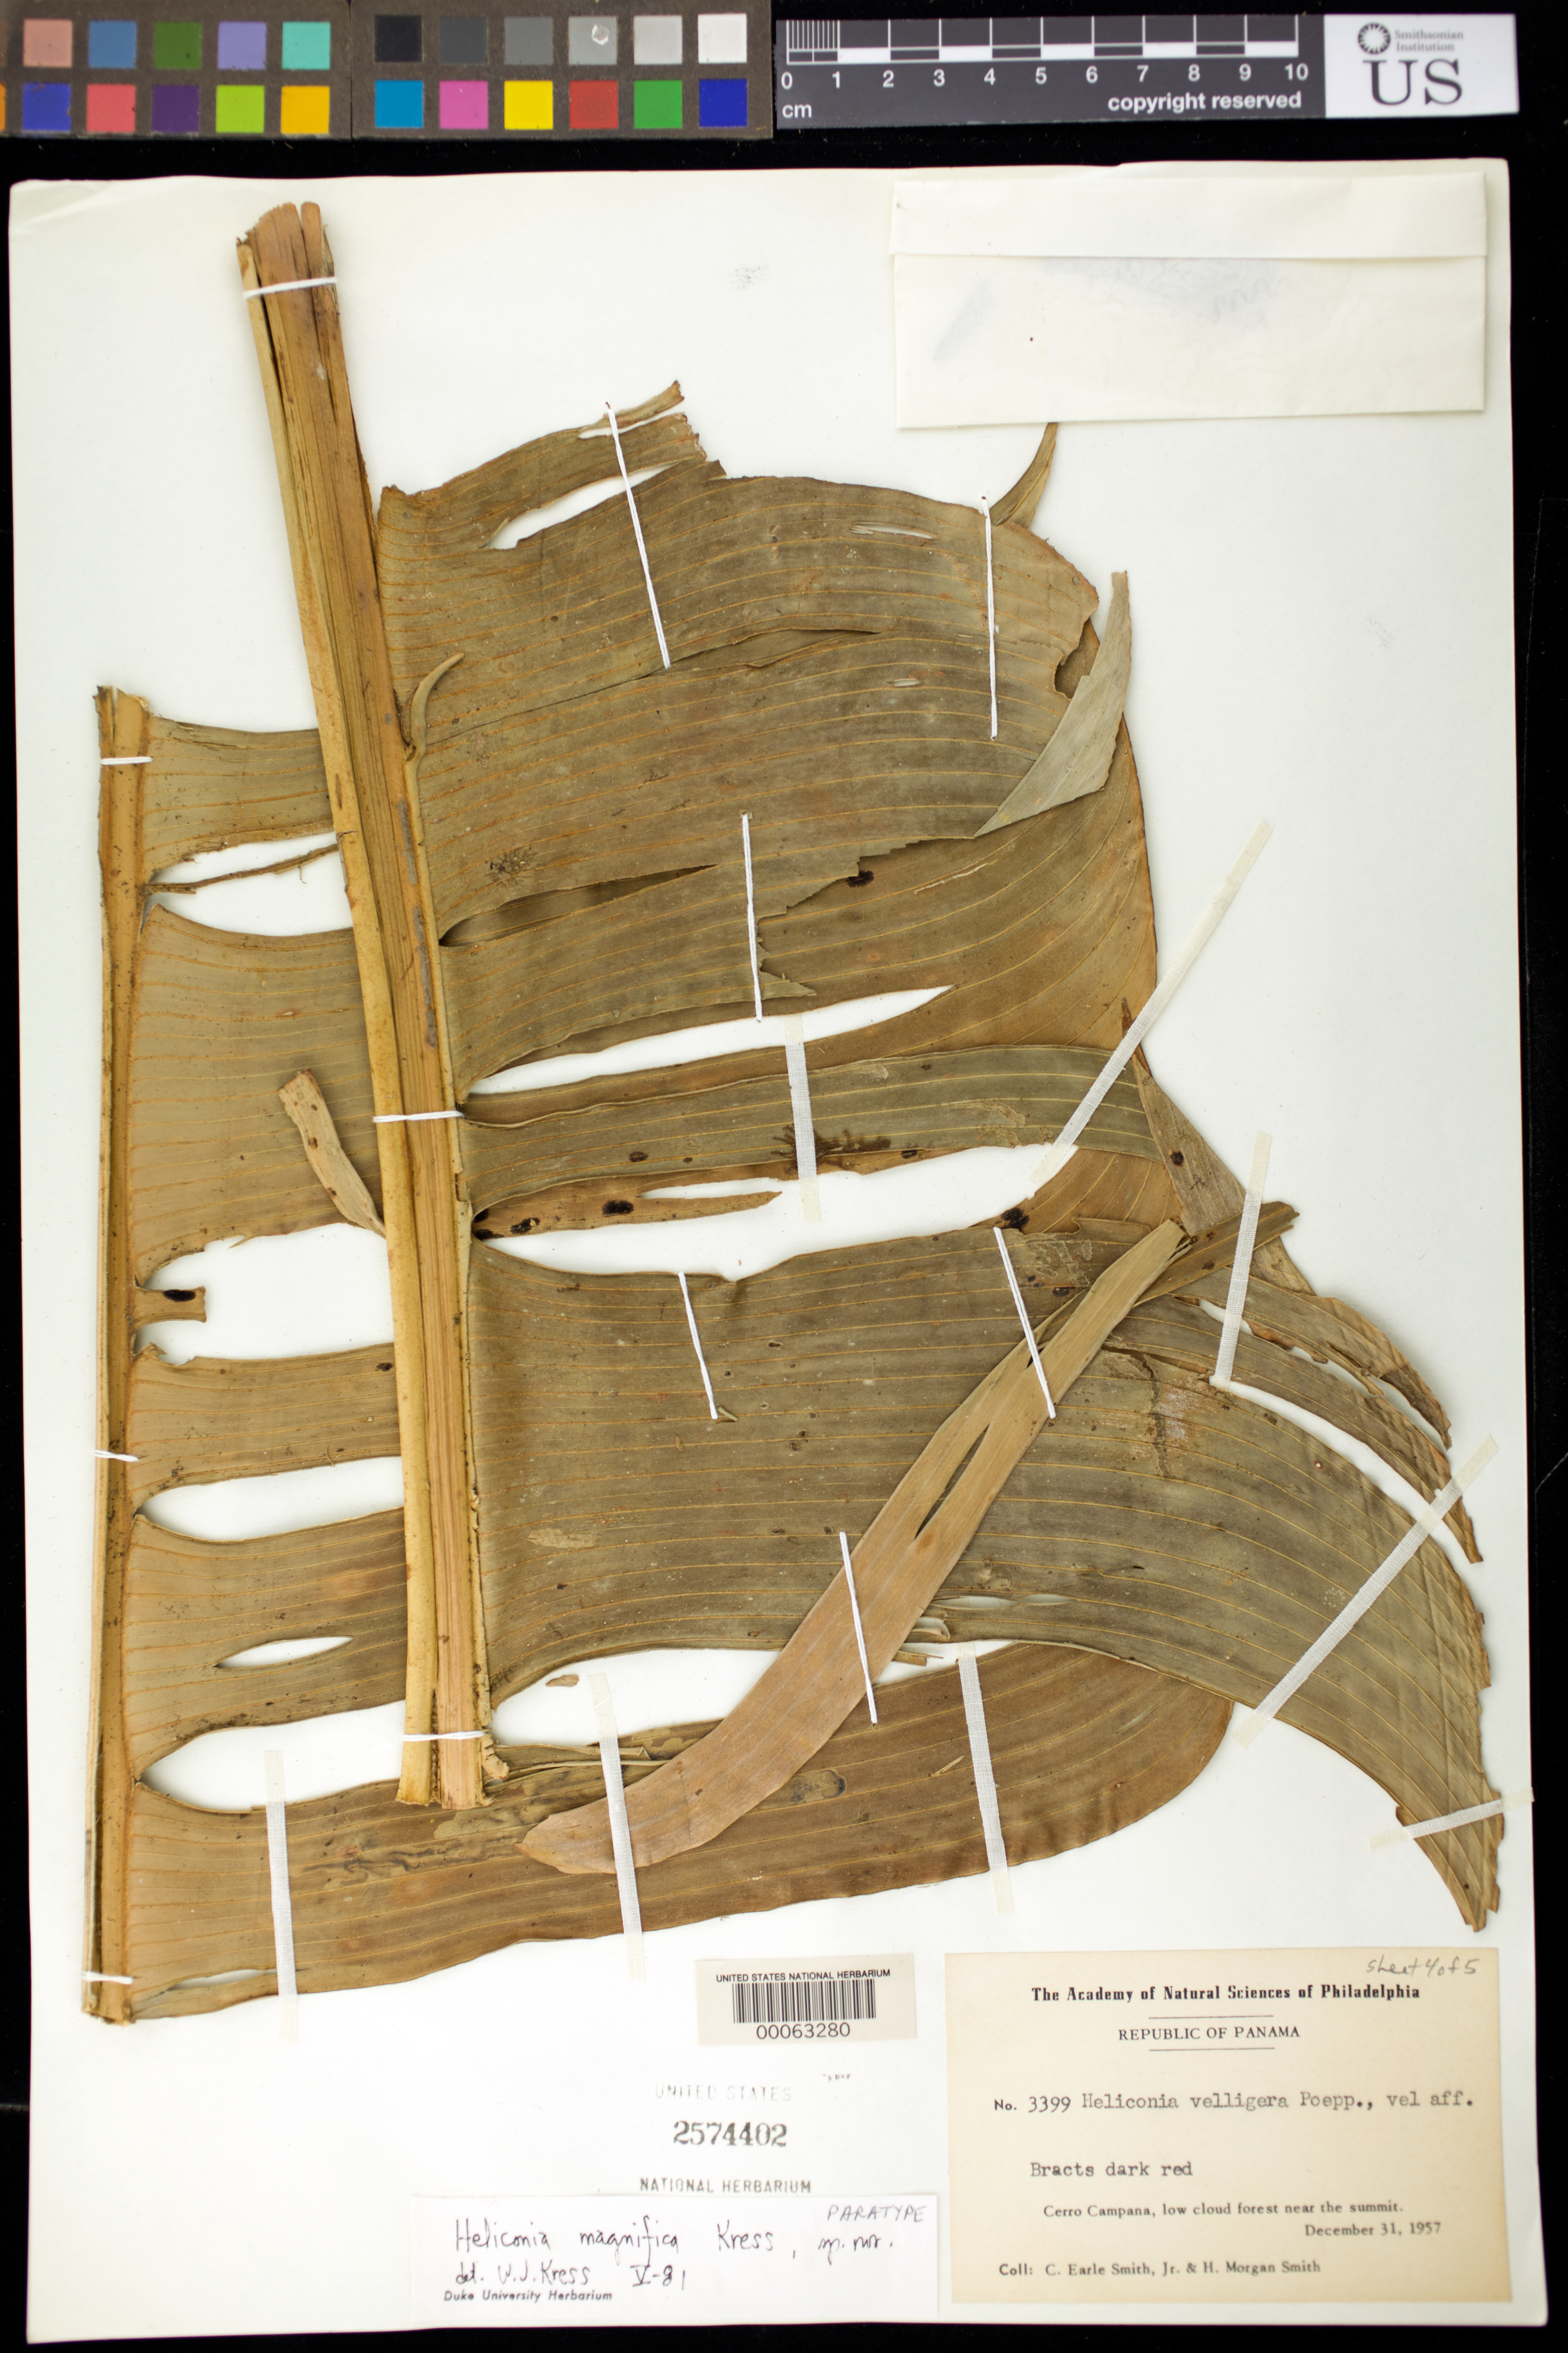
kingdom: Plantae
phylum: Tracheophyta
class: Liliopsida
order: Zingiberales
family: Heliconiaceae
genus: Heliconia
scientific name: Heliconia magnifica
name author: W.J. Kress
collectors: C. E. Smith Jr. & H. M. Smith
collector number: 3399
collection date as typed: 31 Dec 1957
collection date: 1957-12-31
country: Panama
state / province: Panamá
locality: Cerro Campana, low cloud forest near summit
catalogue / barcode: US 2574402